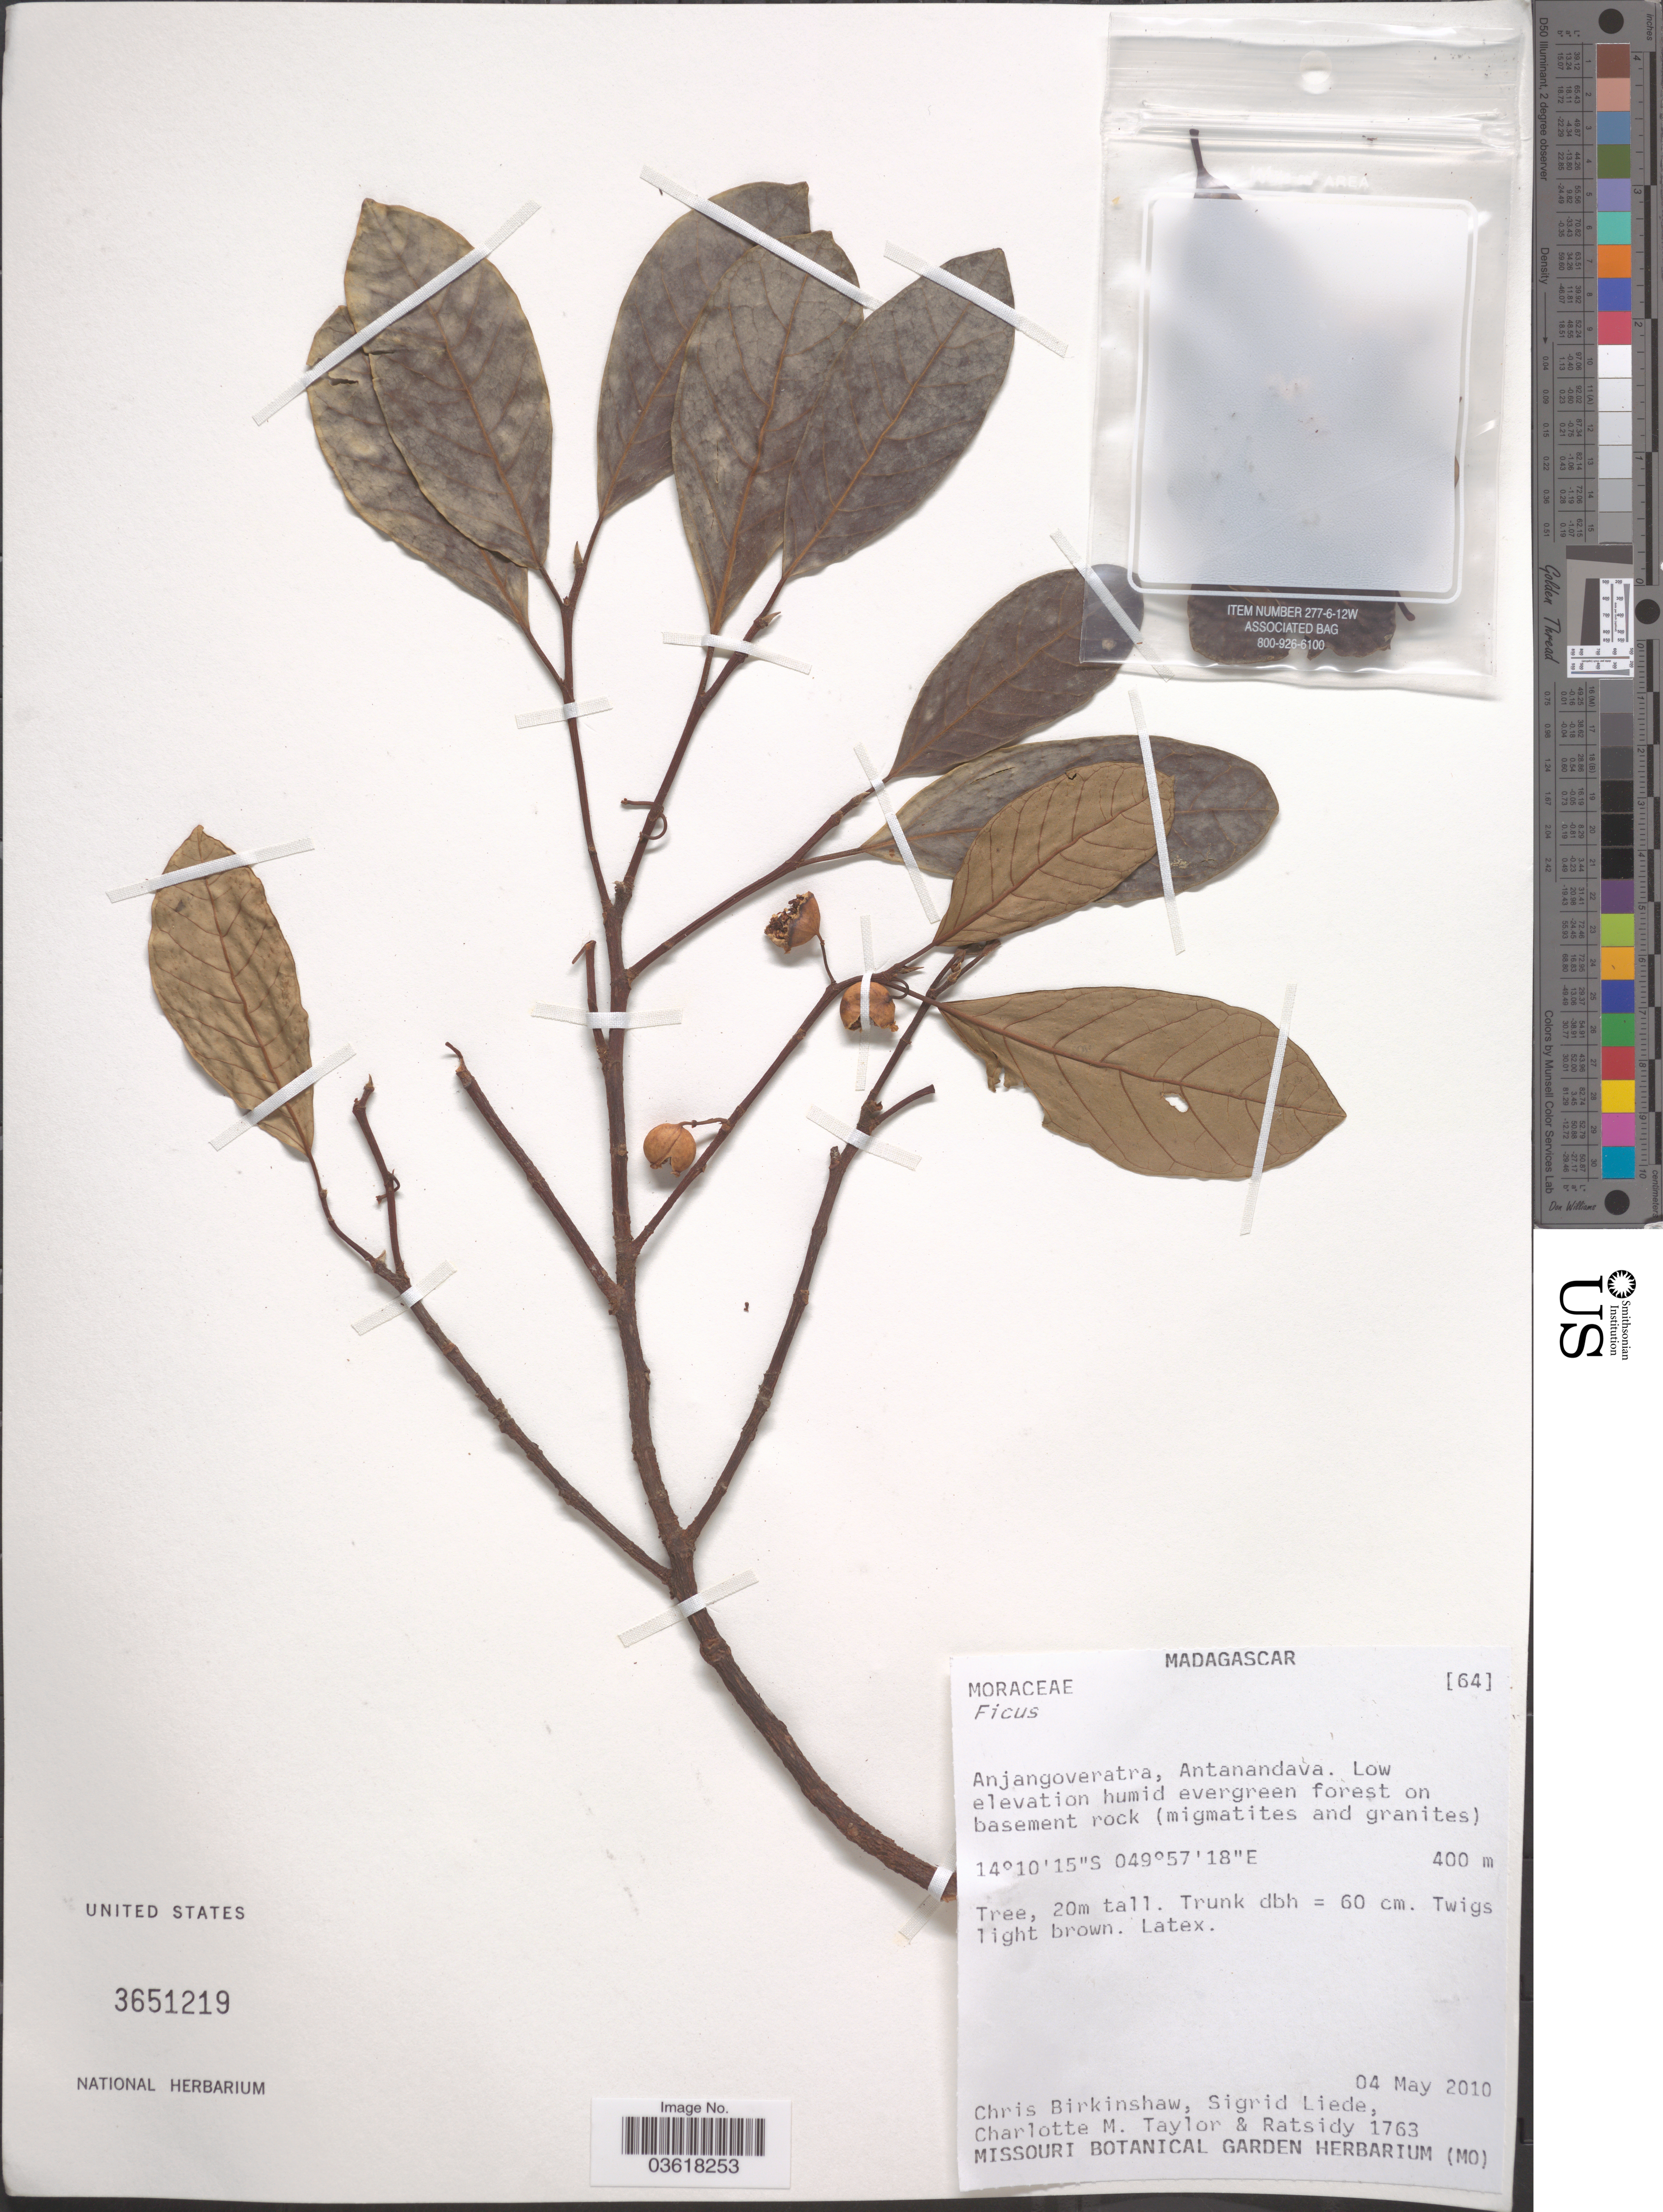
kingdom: Plantae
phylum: Tracheophyta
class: Magnoliopsida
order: Rosales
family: Moraceae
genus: Ficus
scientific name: Ficus sp.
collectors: C. R. Birkinshaw, S. Liede-Schumann, C. M. Taylor & -. Ratsidy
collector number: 1763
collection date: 2010-05-04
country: Madagascar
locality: Anjangoveratra, Antanandava.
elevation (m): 400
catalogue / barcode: US 3651219